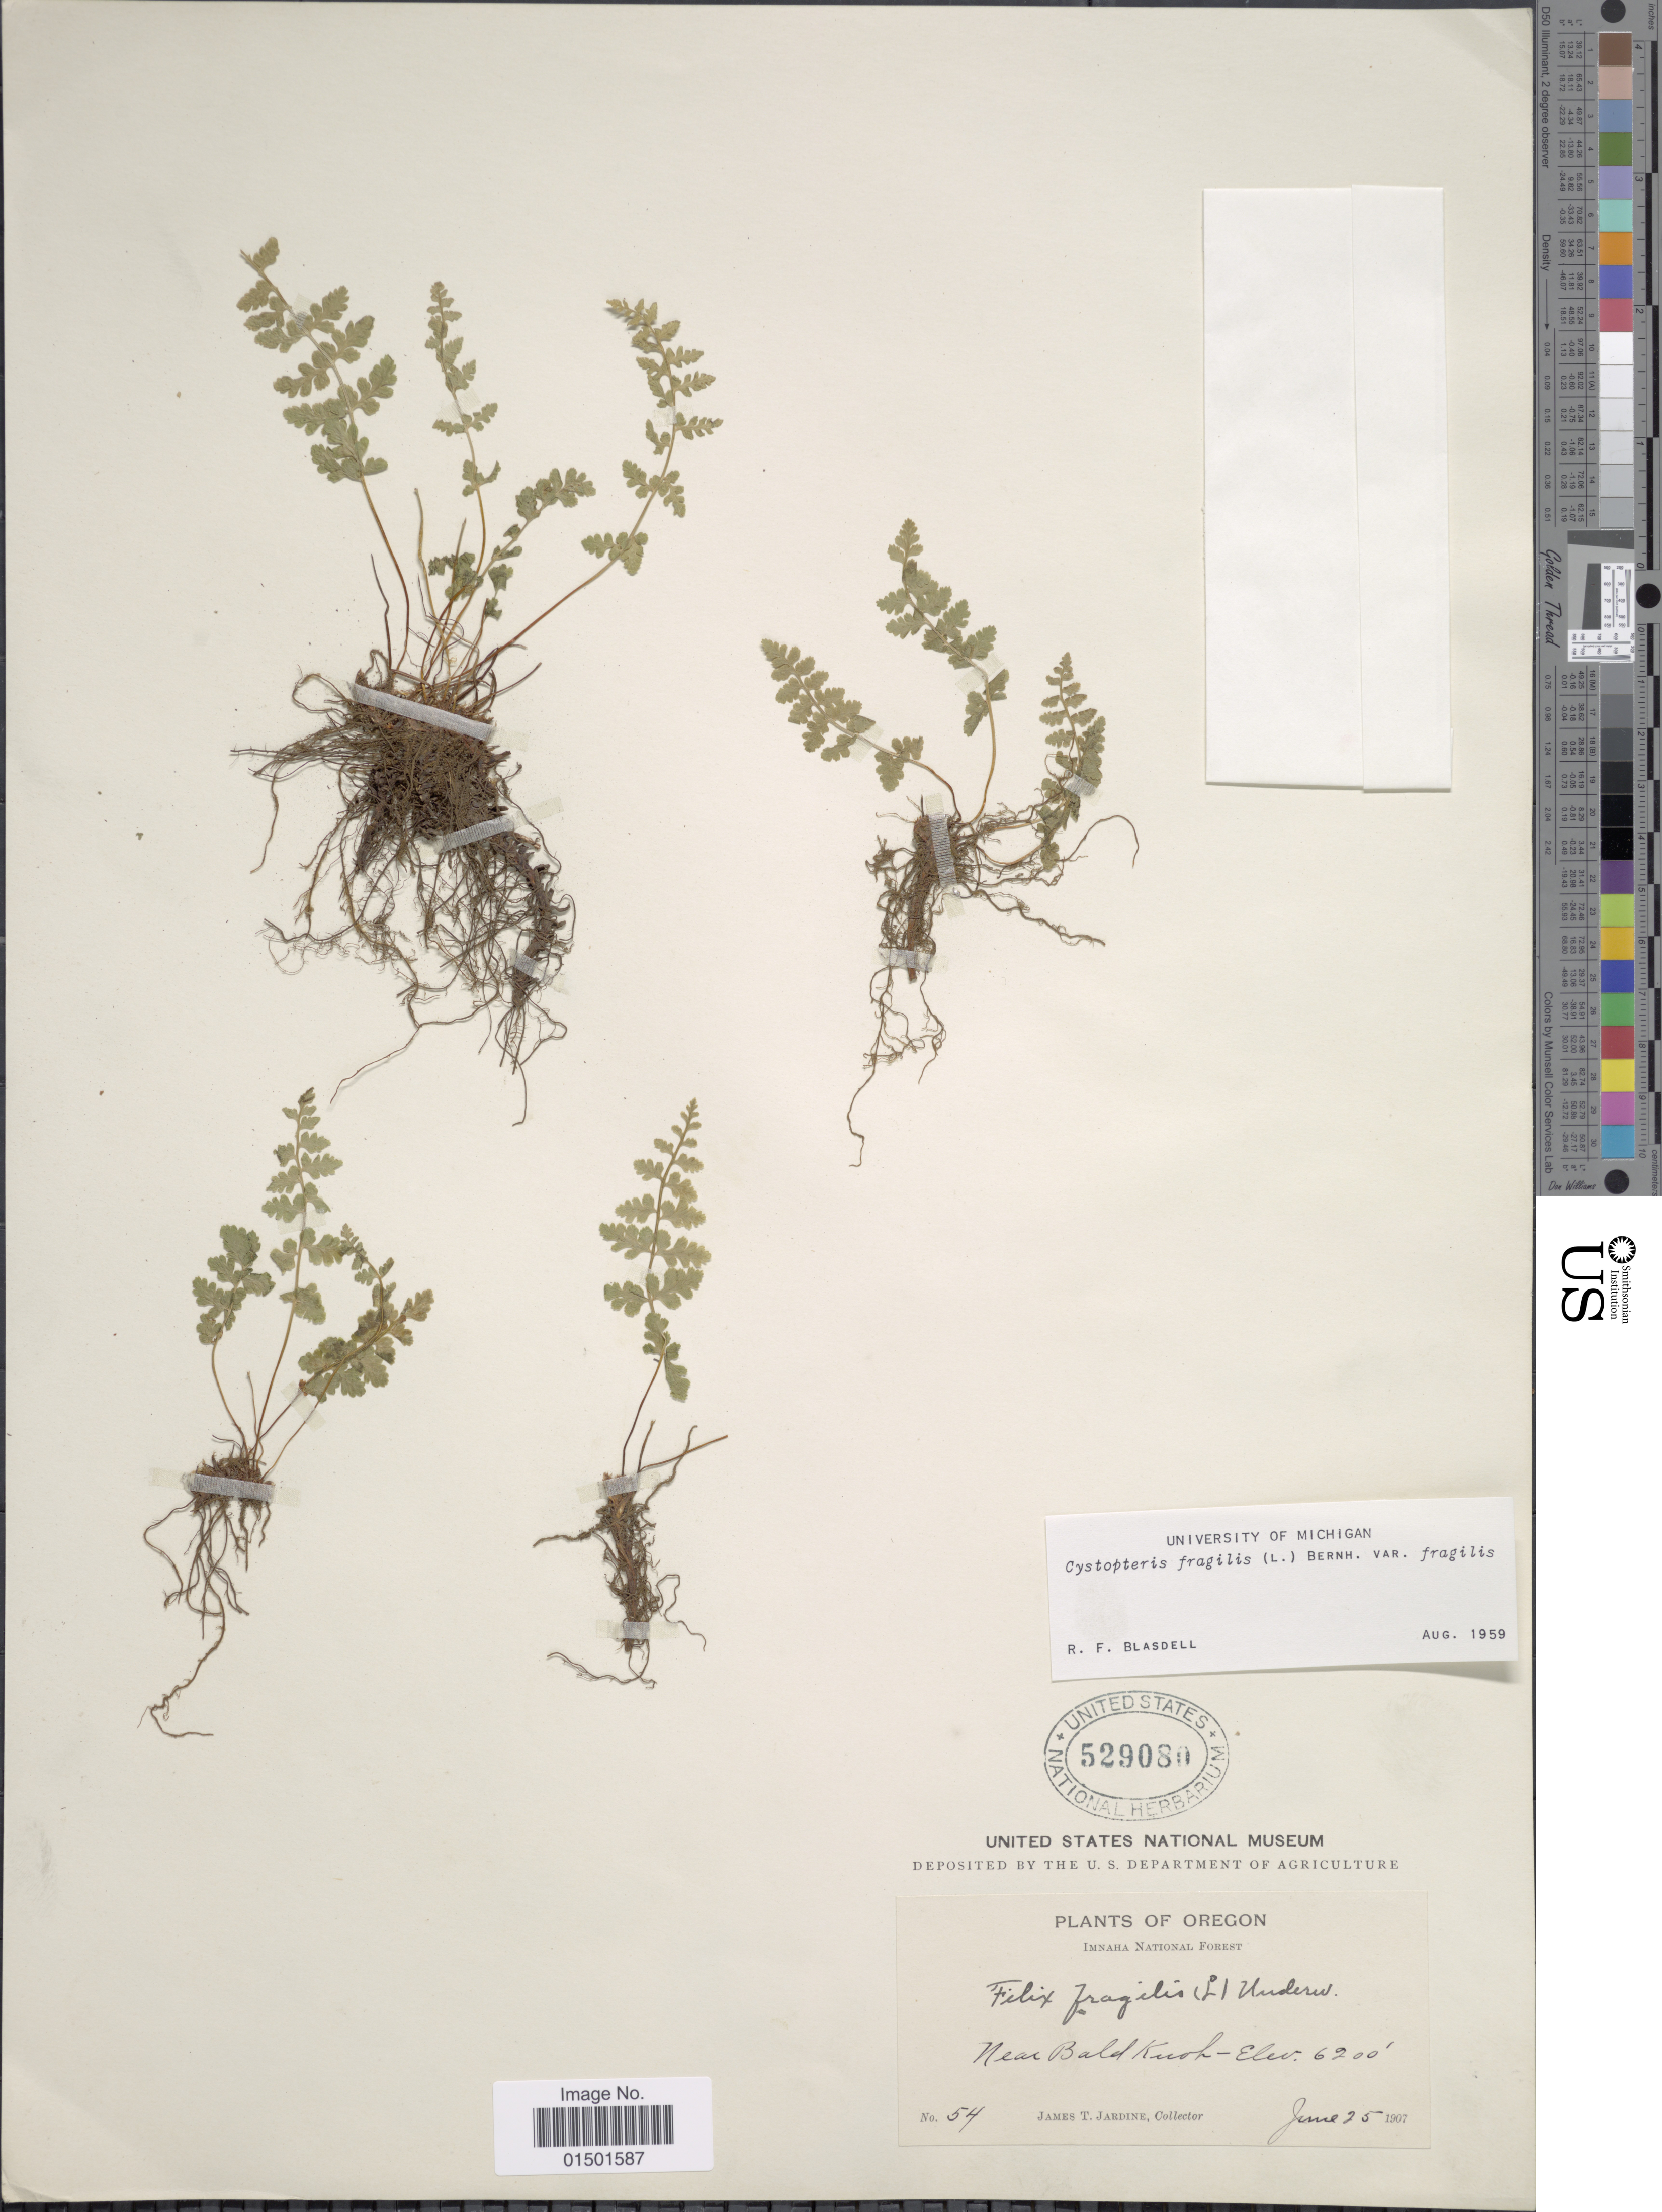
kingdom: Plantae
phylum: Tracheophyta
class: Polypodiopsida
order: Polypodiales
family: Cystopteridaceae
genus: Cystopteris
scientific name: Cystopteris fragilis var. fragilis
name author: (L.) Bernh.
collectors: J. T. Jardine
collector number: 54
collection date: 1907-06-25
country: United States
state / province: Oregon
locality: Imnaha National Forest. Near Bald Knob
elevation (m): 1890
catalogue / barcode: US 529080